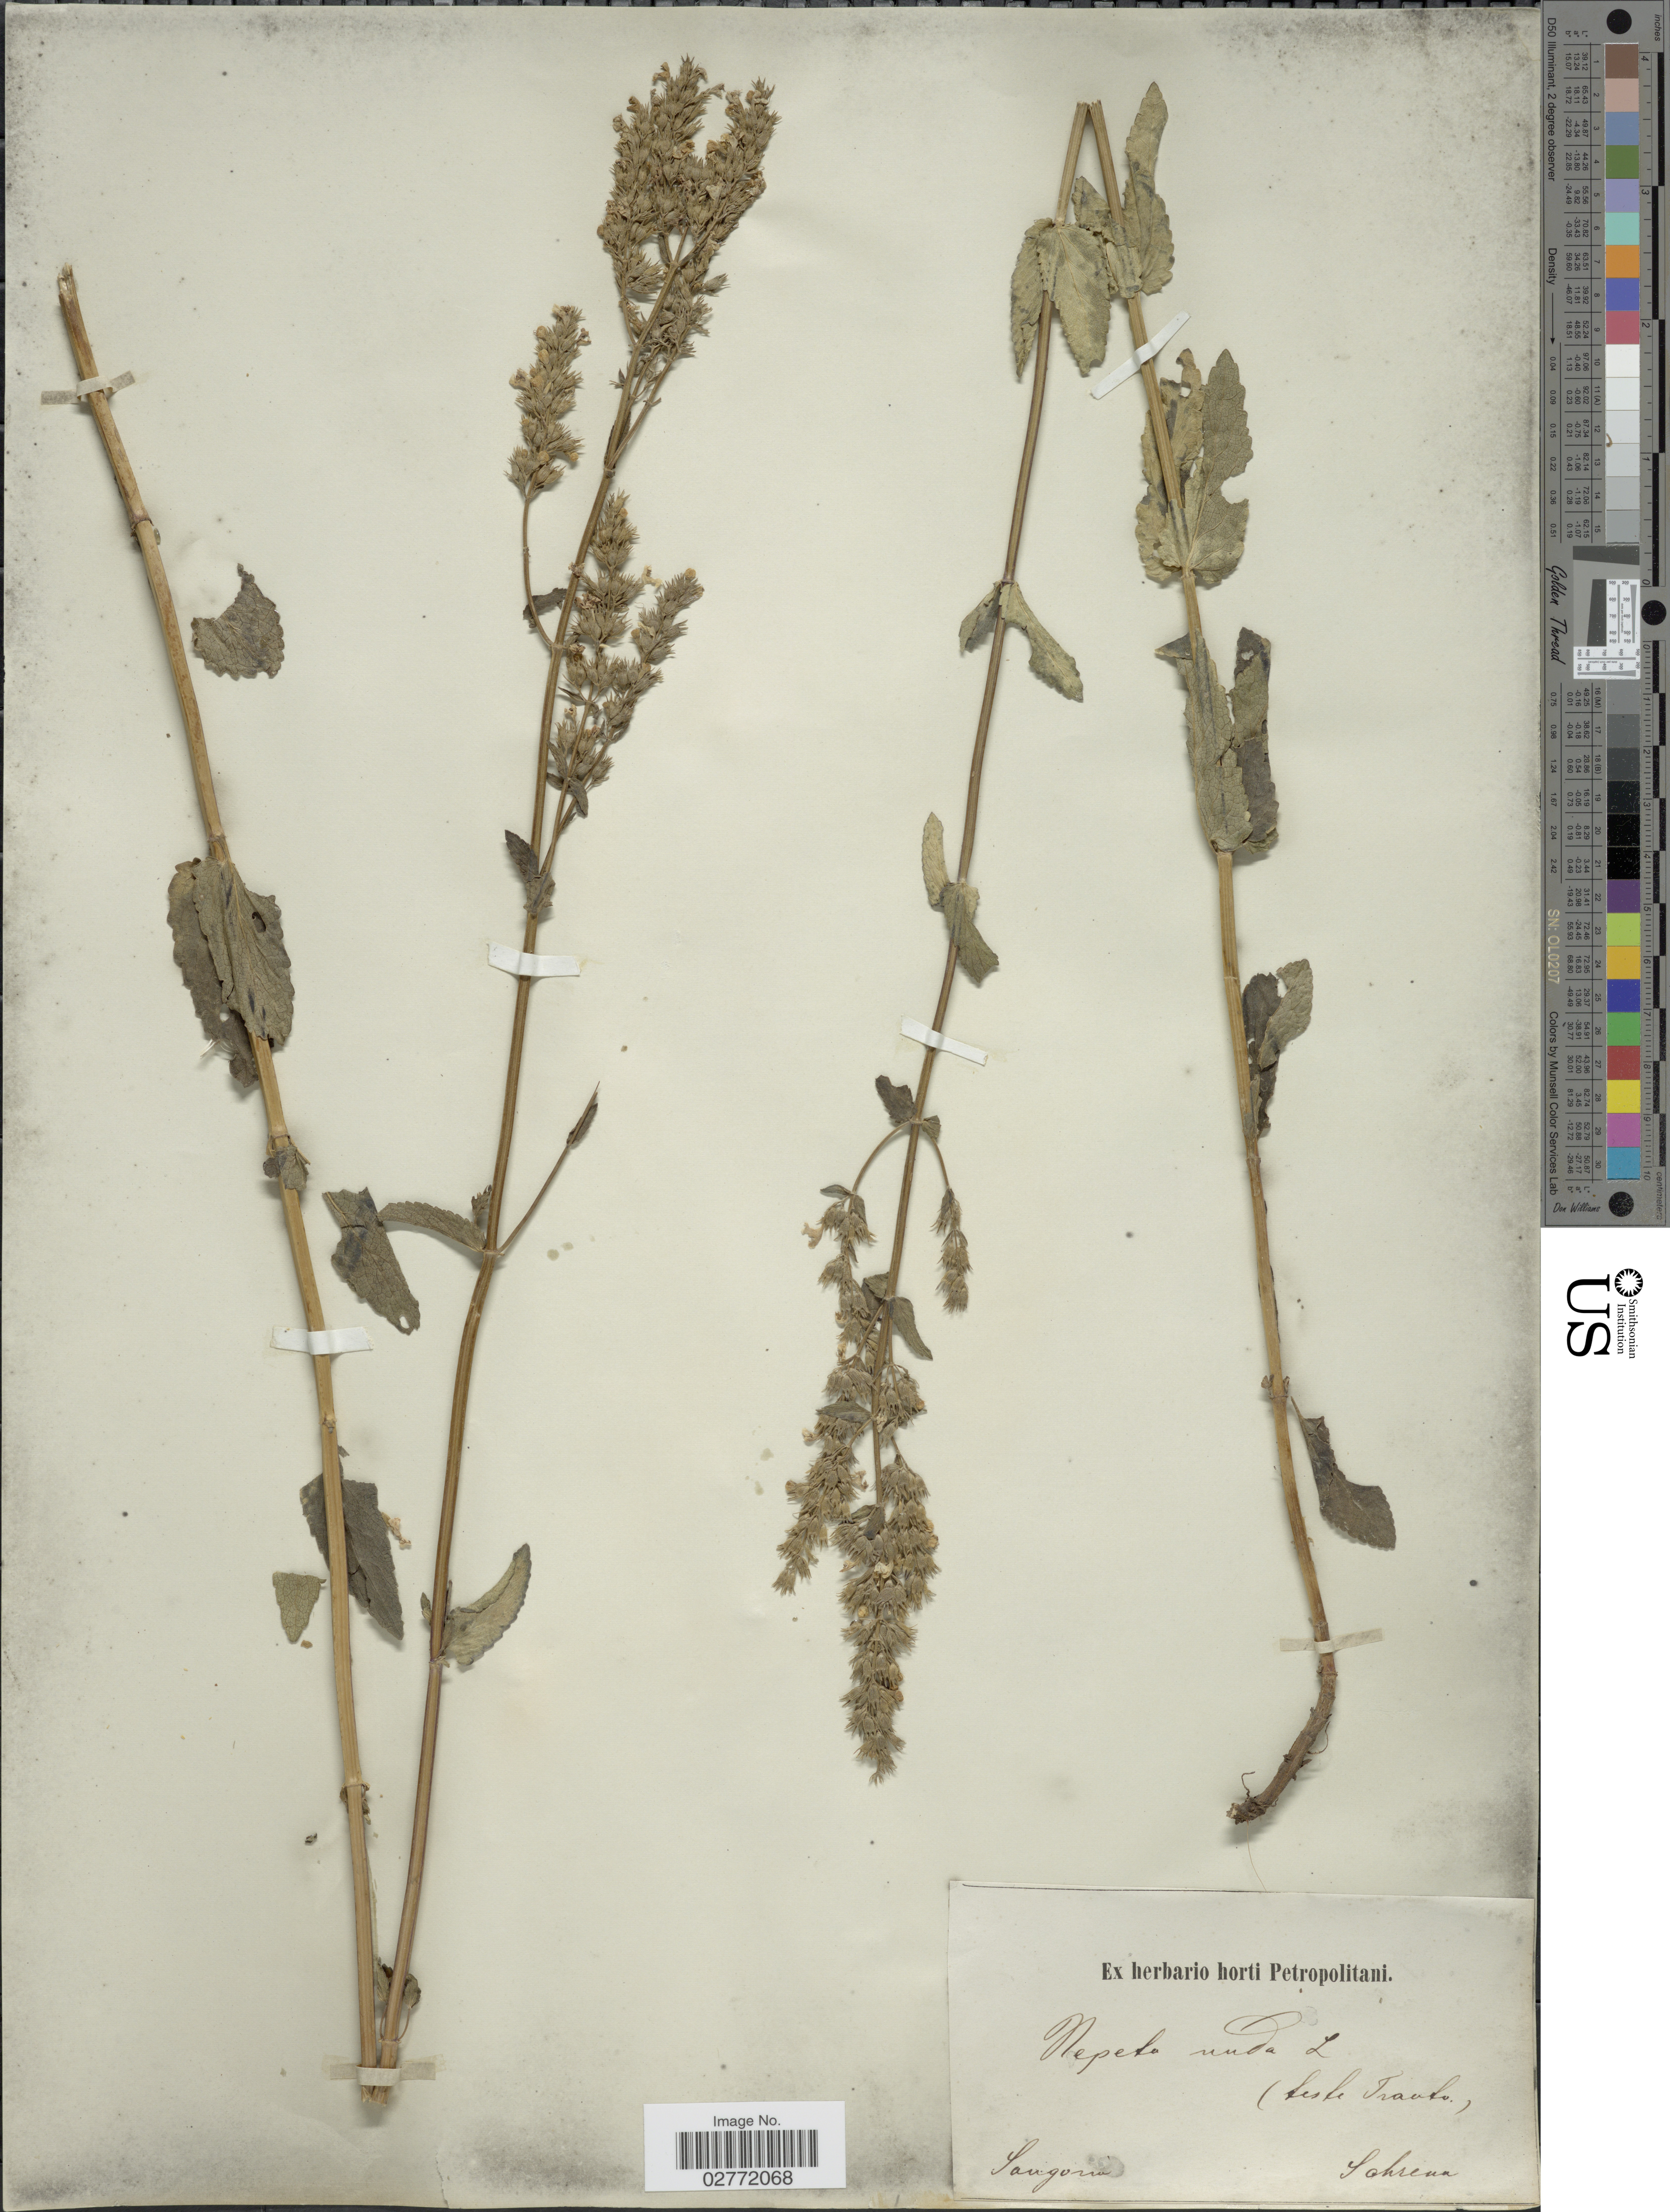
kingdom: Plantae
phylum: Tracheophyta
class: Magnoliopsida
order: Lamiales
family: Lamiaceae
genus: Nepeta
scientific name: Nepeta nuda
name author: L.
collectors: A.G. Schrenk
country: Kazakhstan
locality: Songoria.